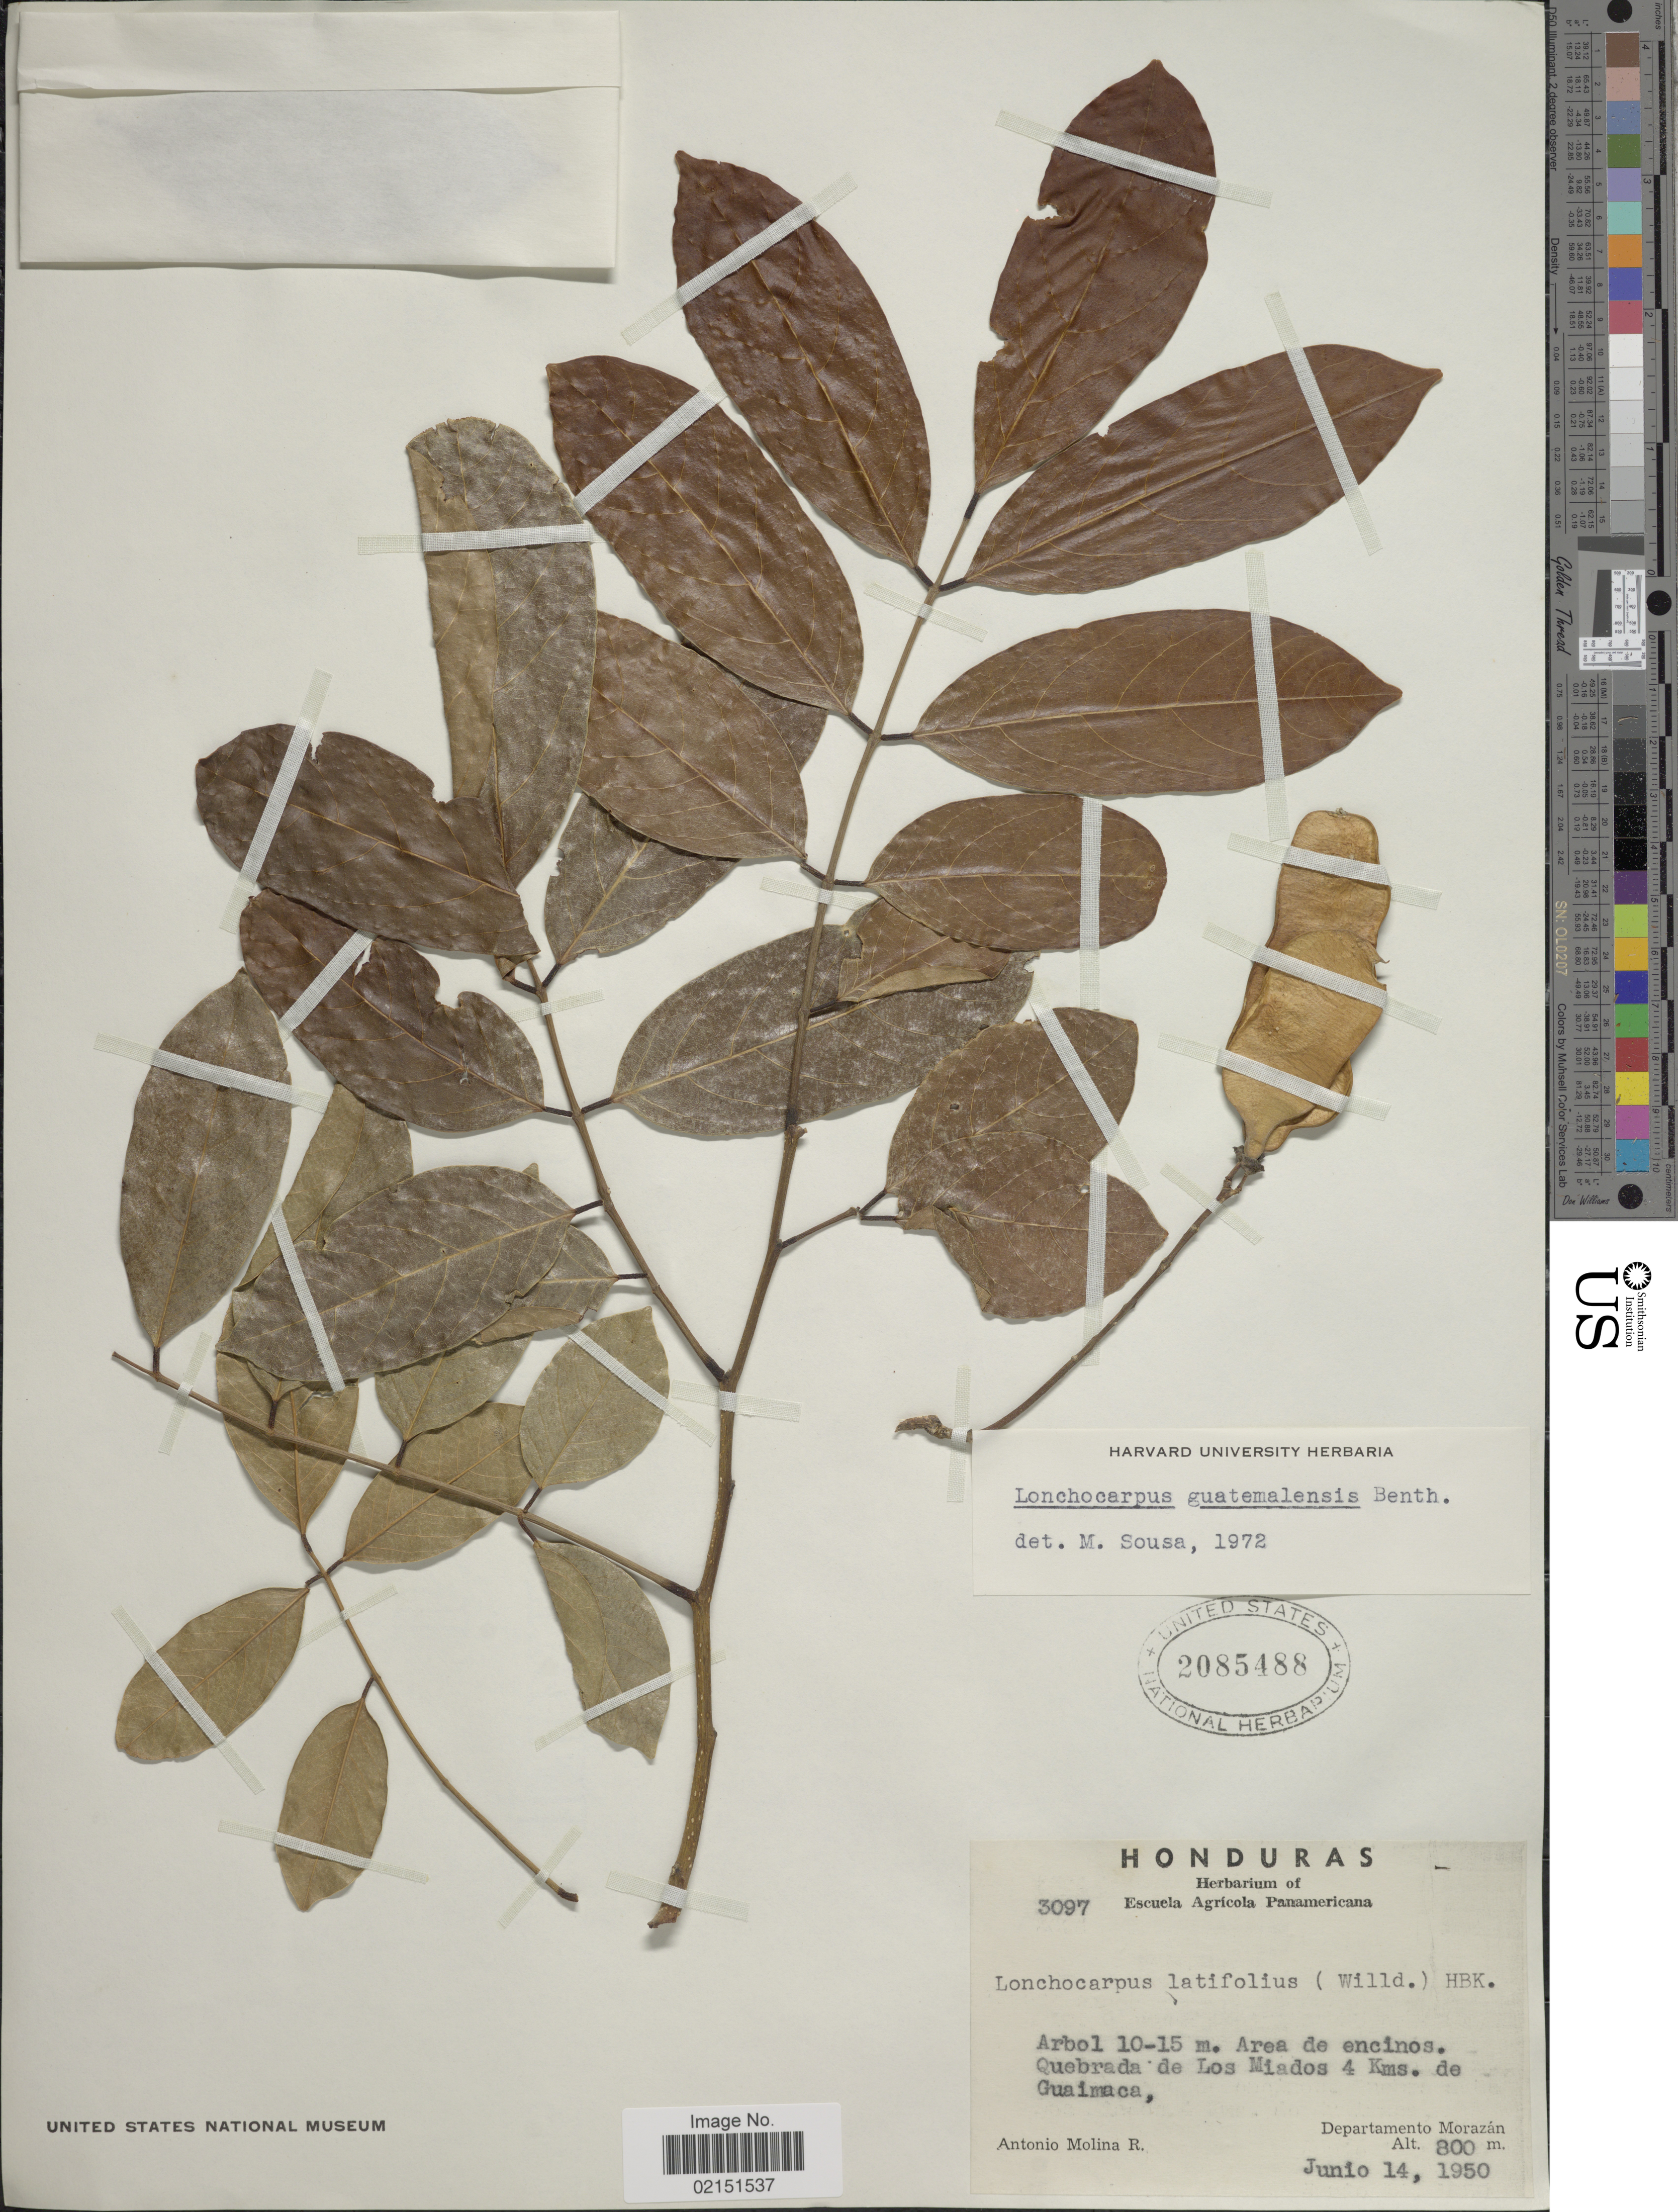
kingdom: Plantae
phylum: Tracheophyta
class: Magnoliopsida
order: Fabales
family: Fabaceae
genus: Lonchocarpus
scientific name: Lonchocarpus guatemalensis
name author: Benth.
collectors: A. Molina R.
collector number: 3097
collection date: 1950-06-14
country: Honduras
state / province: Fco. Morazán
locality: Quebrada de Los Miados 4 Kms. de Guaimaca, Departamento Morazan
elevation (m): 800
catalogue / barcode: US 2085488